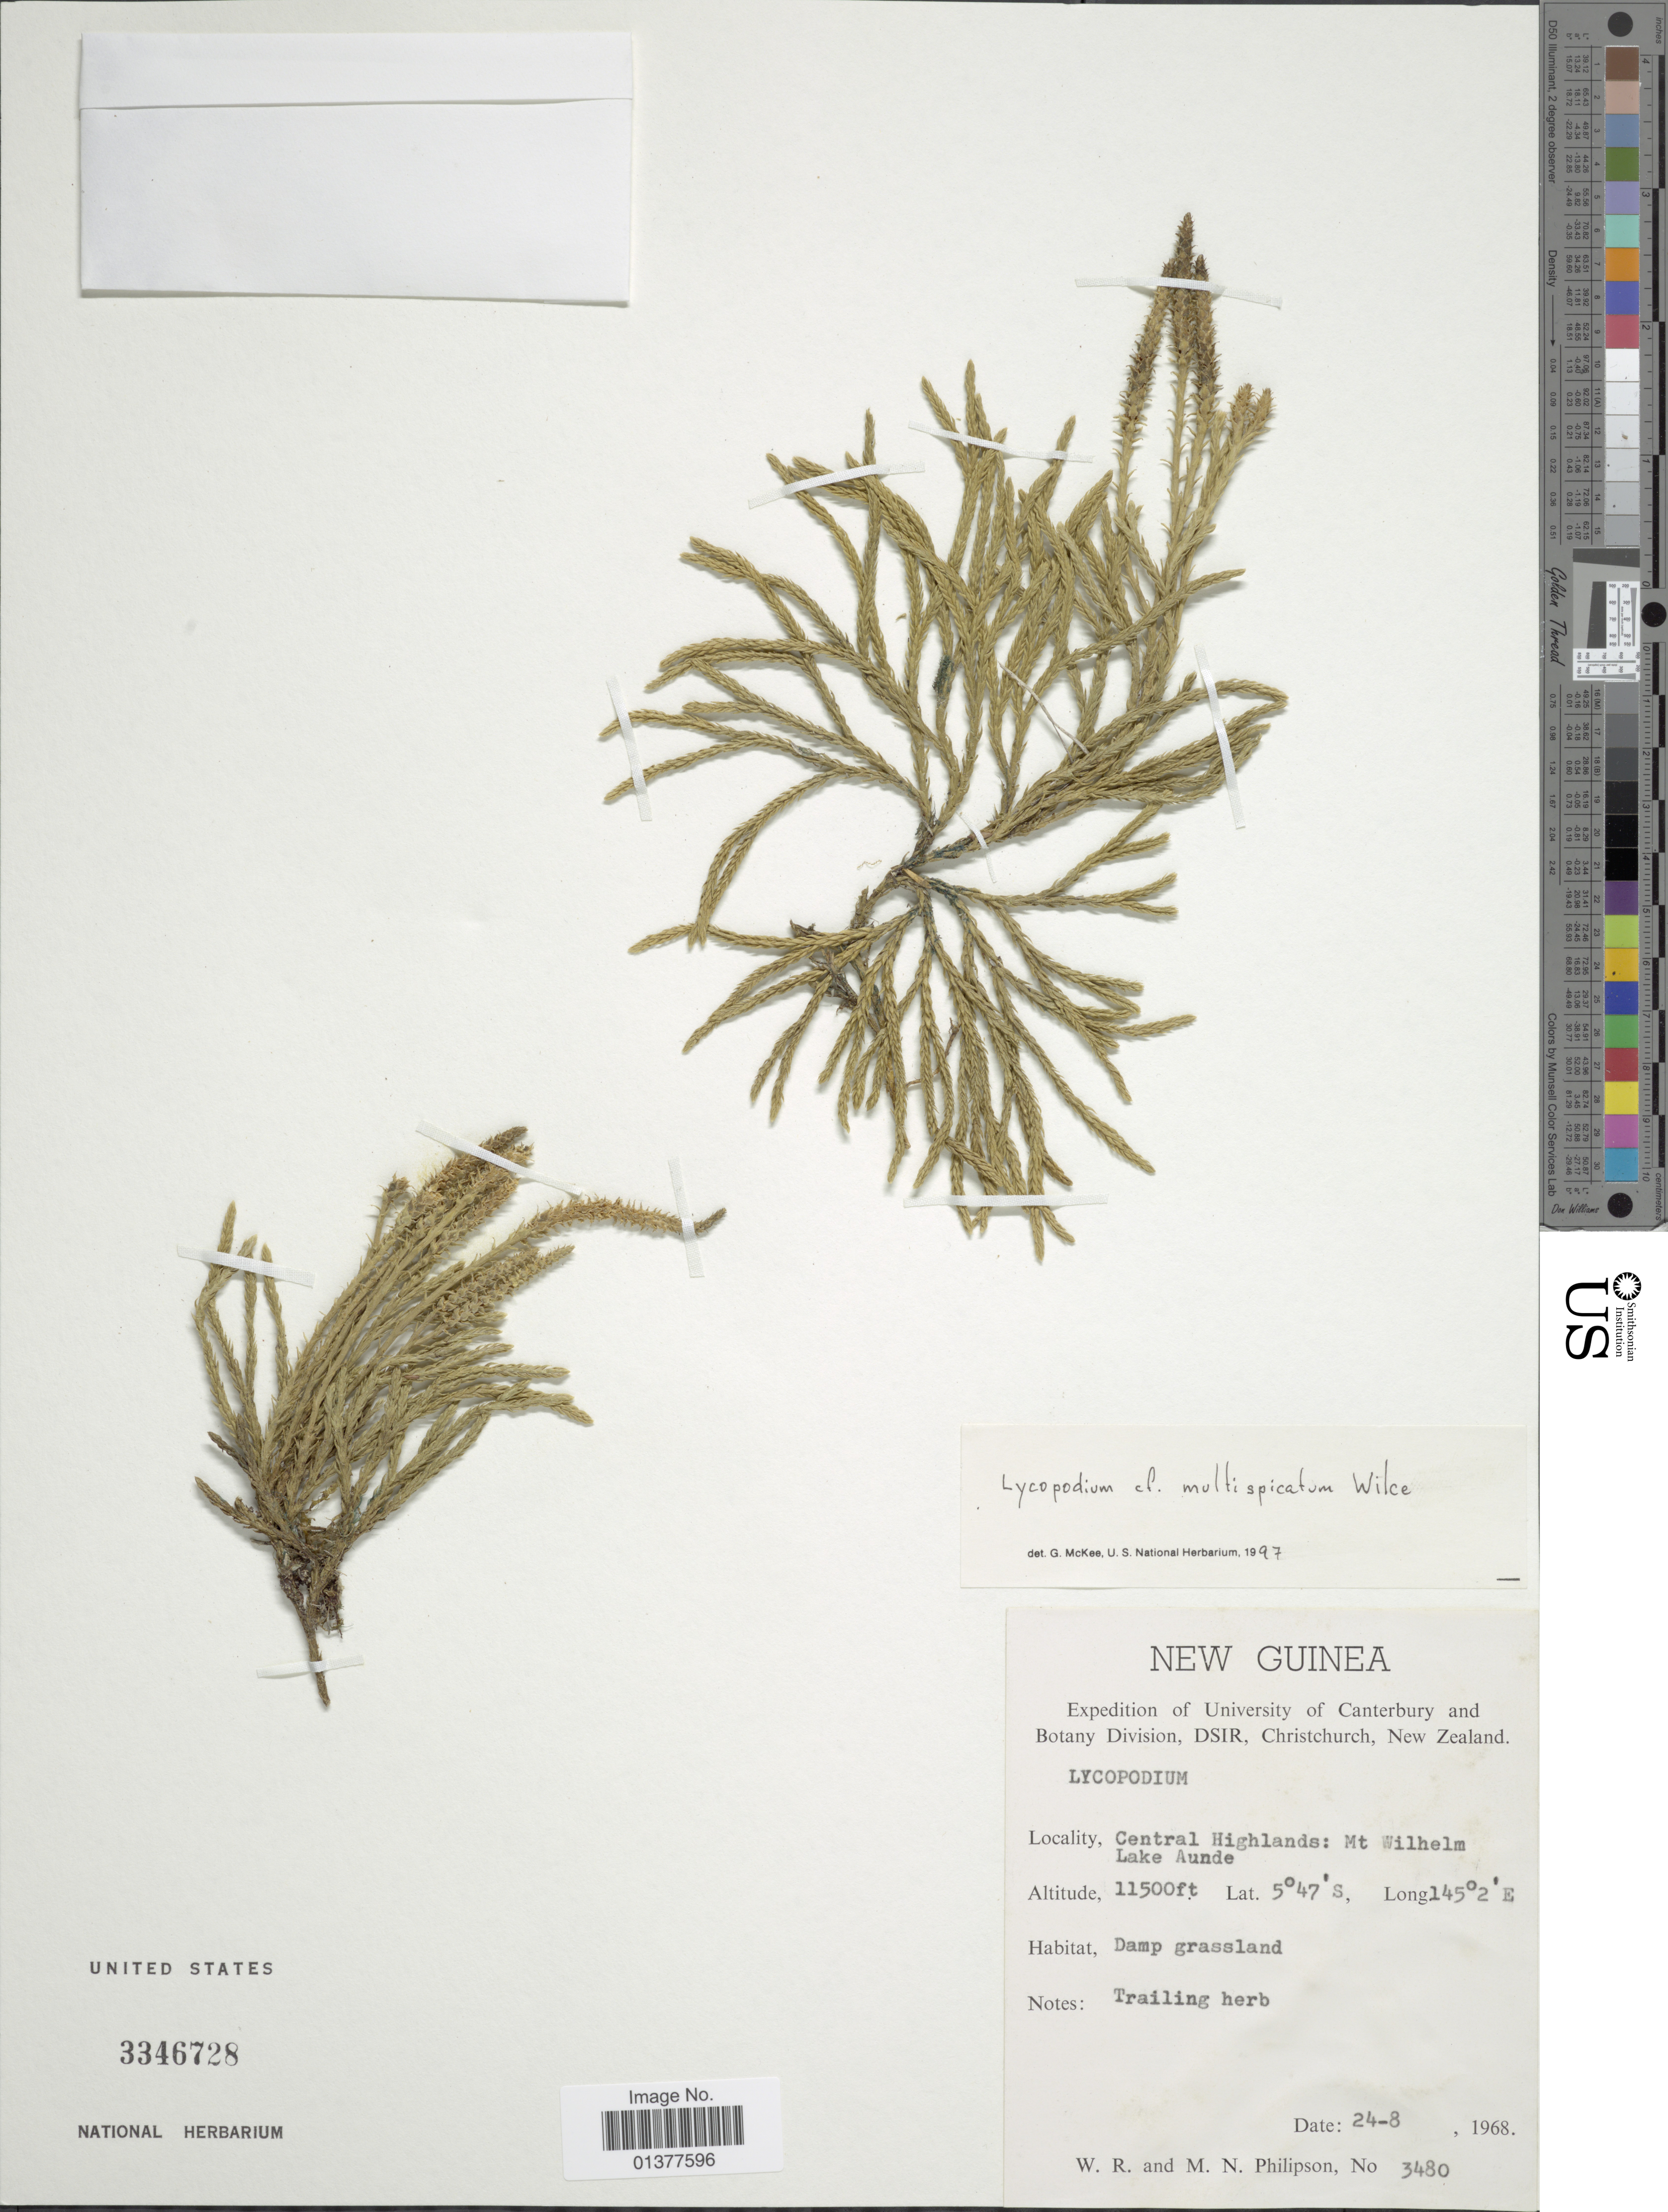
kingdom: Plantae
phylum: Tracheophyta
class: Lycopodiopsida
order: Lycopodiales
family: Lycopodiaceae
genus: Diphasiastrum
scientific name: Diphasiastrum multispicatum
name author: (J.H. Wilce) Holub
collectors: W. R. Philipson & M. Philipson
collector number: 3480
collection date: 1968-08-24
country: Papua New Guinea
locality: Central Highlands, Mt Wilhelm Lake Aunde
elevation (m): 3505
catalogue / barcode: US 3346728